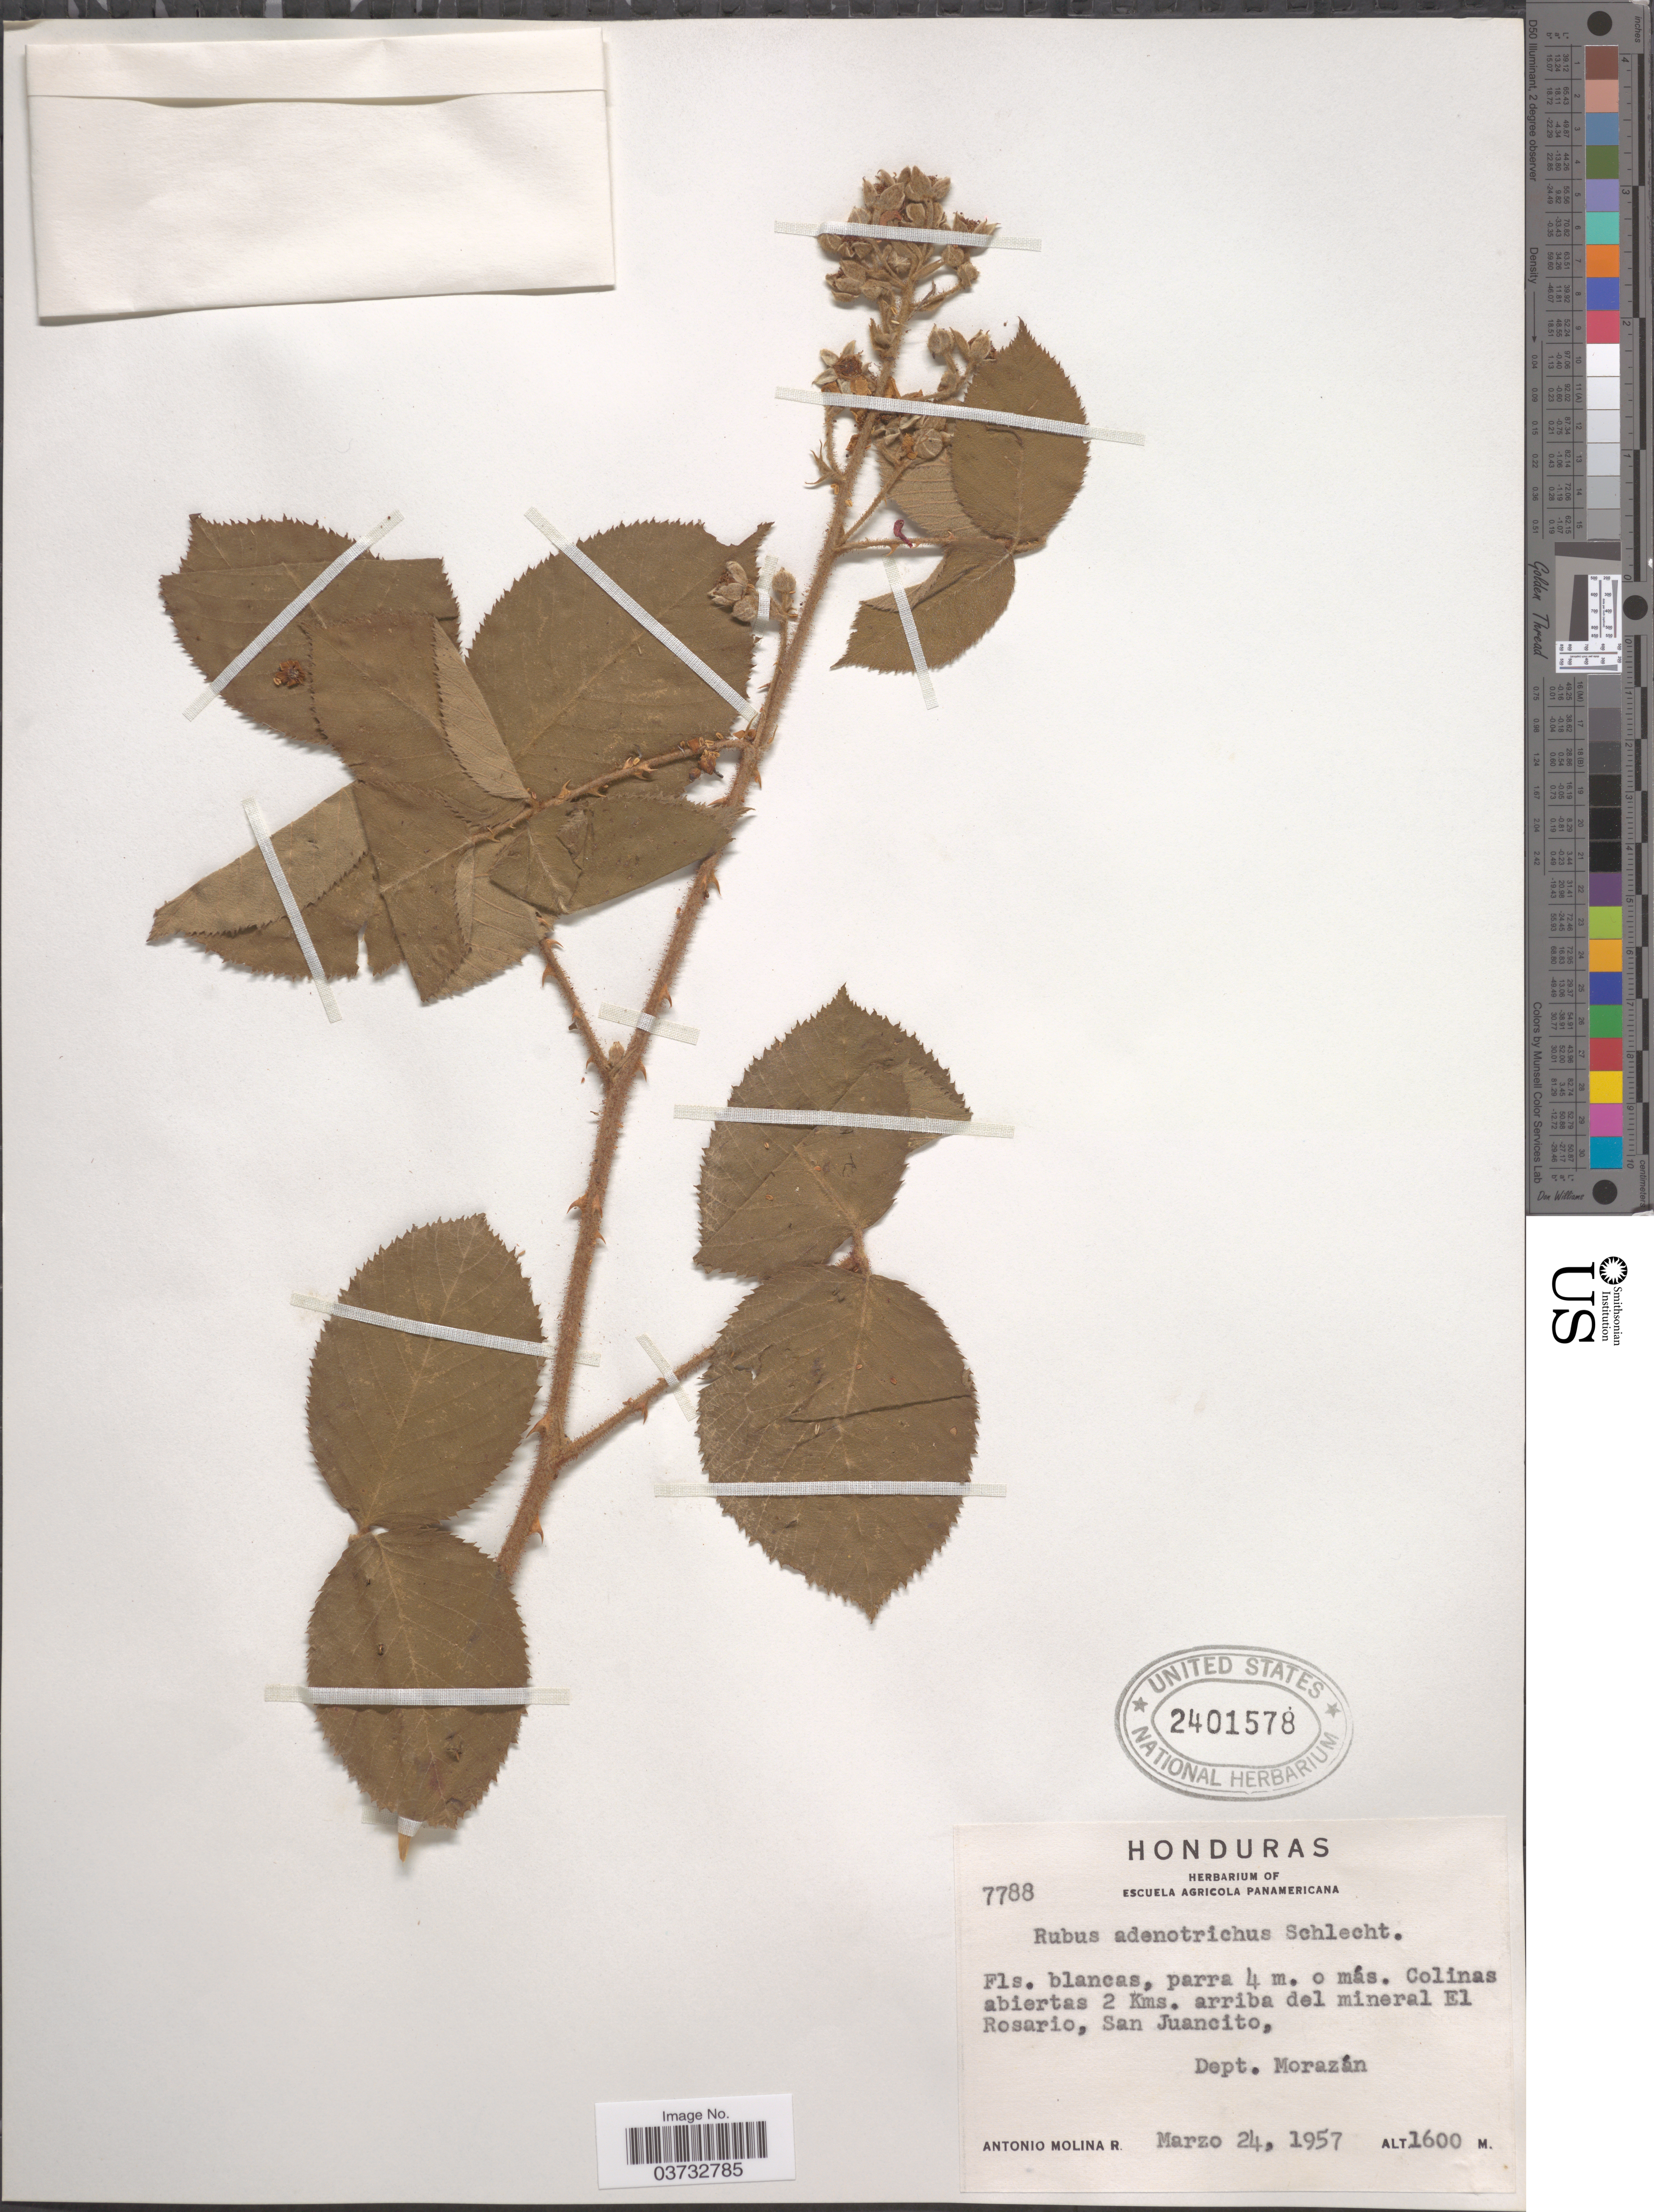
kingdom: Plantae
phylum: Tracheophyta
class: Magnoliopsida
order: Rosales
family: Rosaceae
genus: Rubus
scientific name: Rubus adenotrichos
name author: Schltdl.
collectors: A. Molina R.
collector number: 7788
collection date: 1957-03-24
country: Honduras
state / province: Fco. Morazán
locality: Colinas abiertas 2 Kms. arriba del mineral El Rosario, San Juancito, Dept. Morazán.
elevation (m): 1600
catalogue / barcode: US 2401578